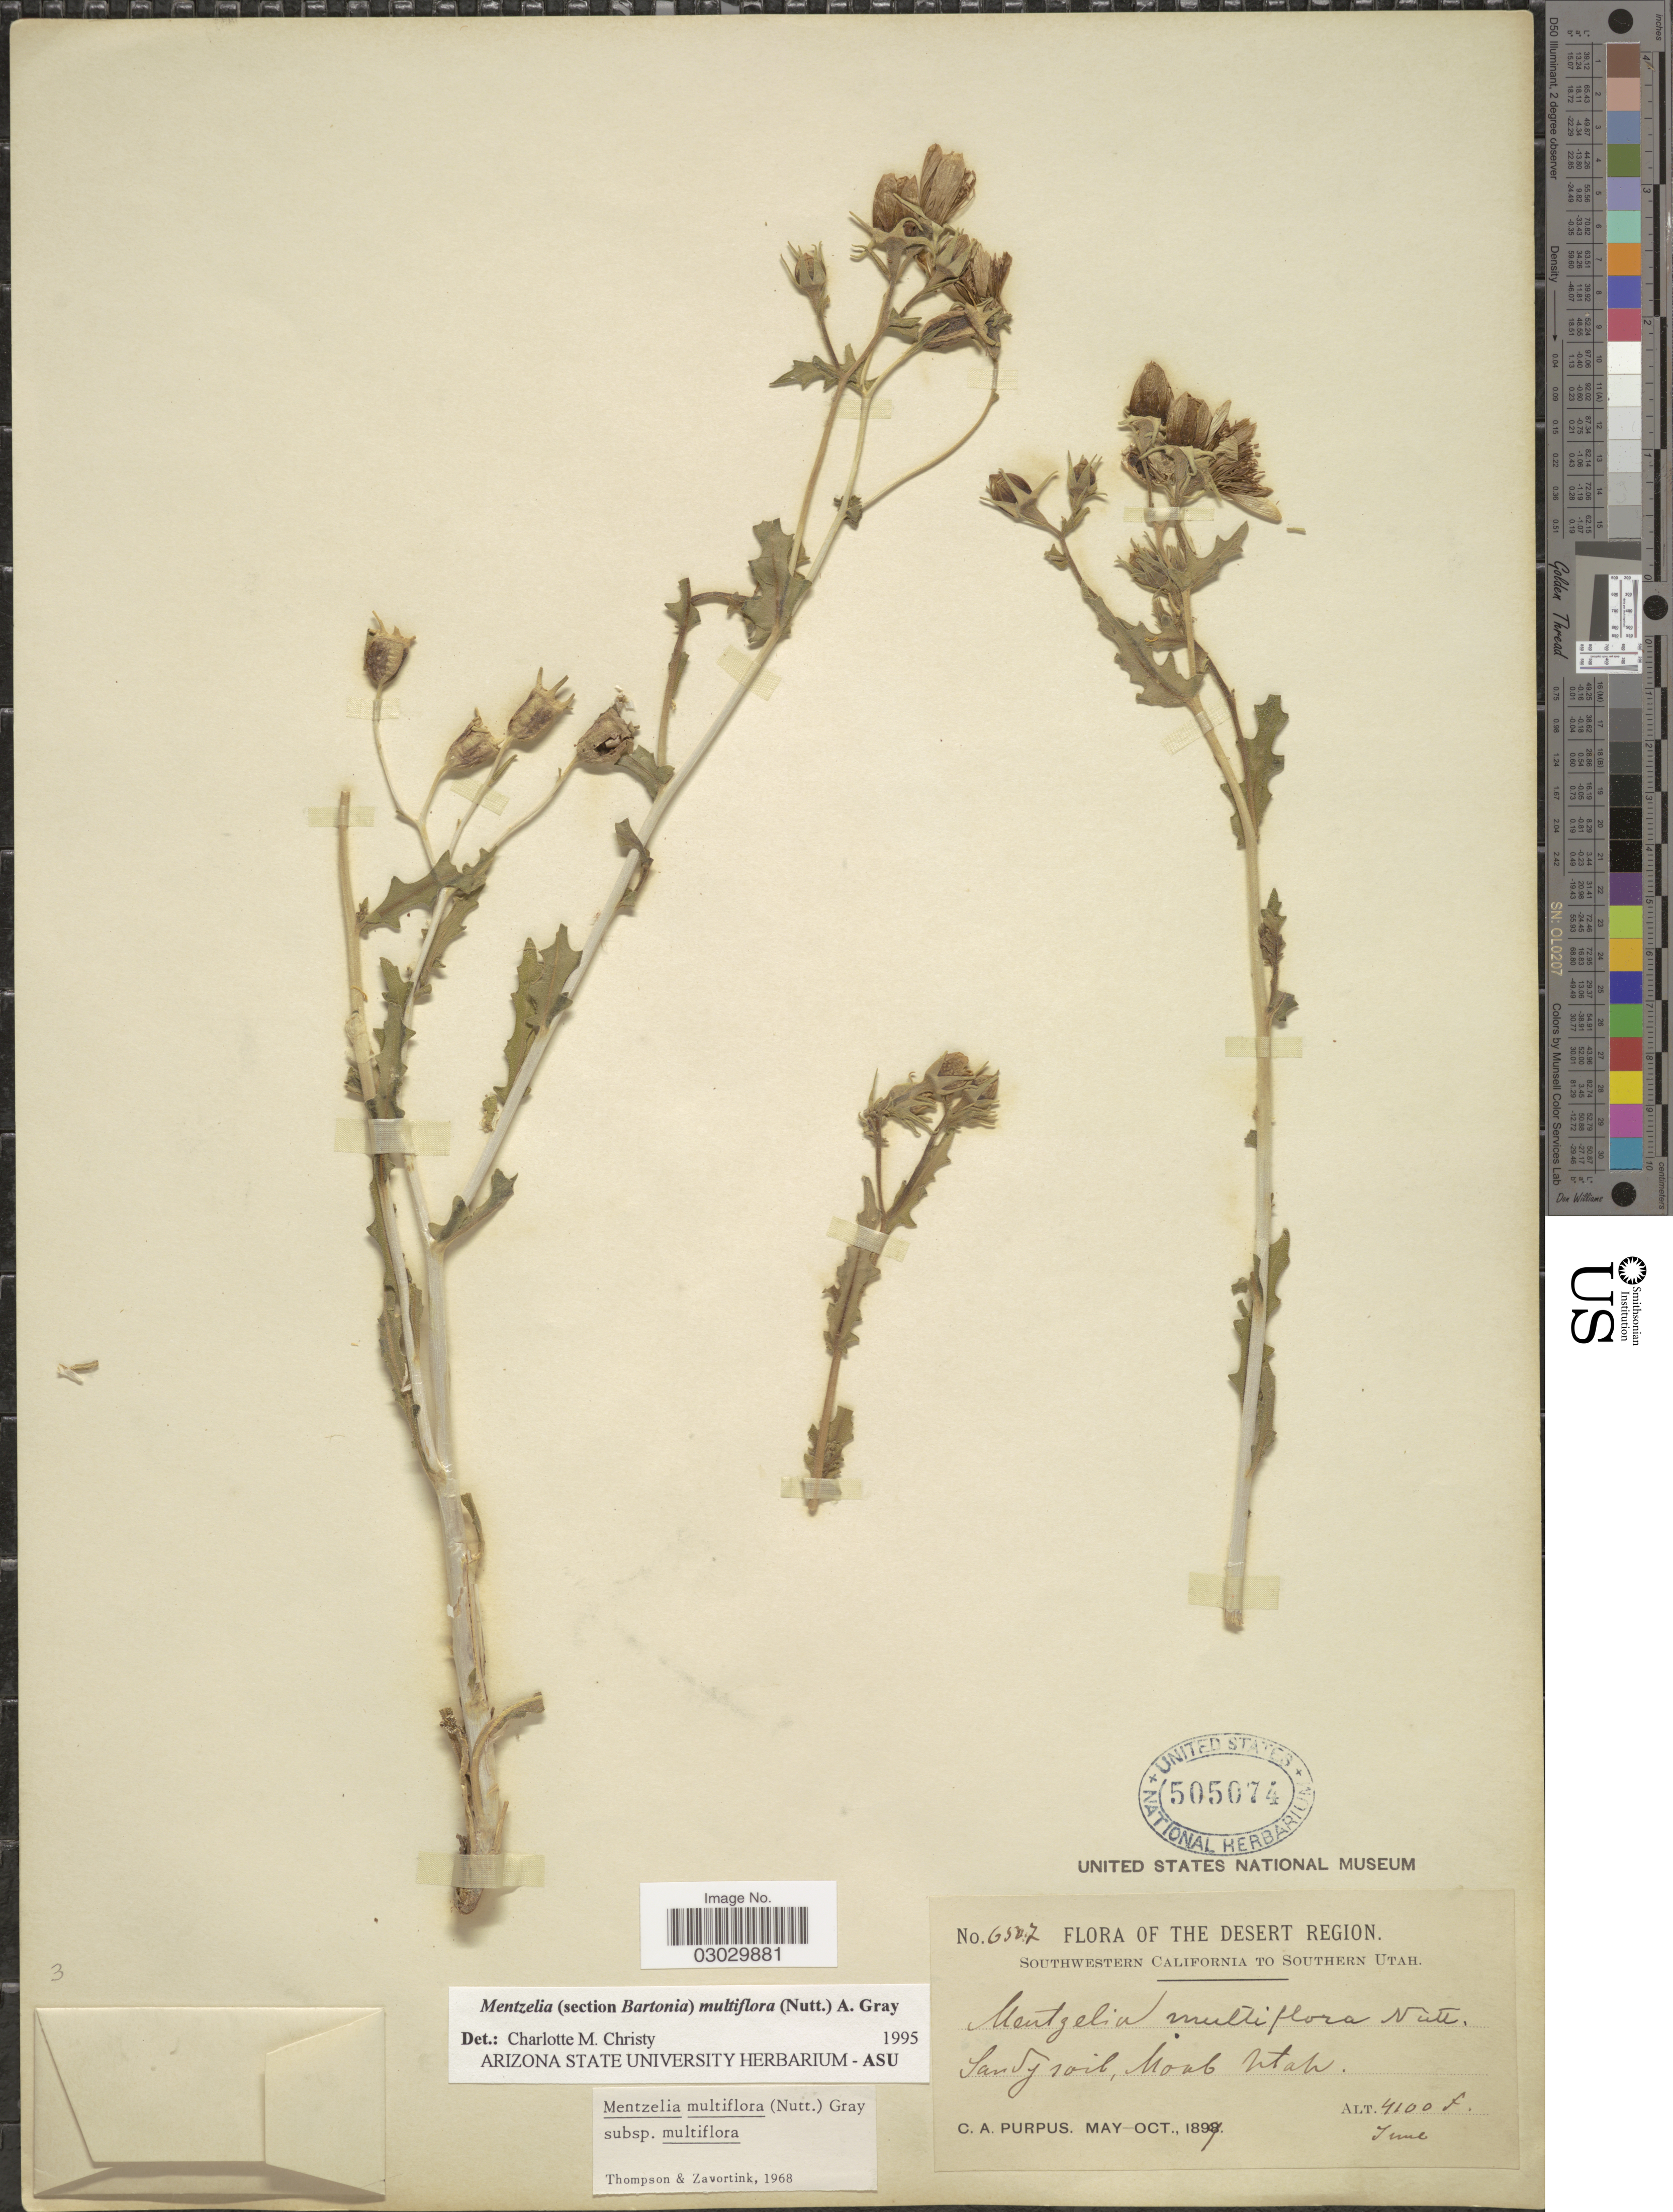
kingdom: Plantae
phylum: Tracheophyta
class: Magnoliopsida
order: Cornales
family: Loasaceae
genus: Mentzelia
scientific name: Mentzelia multiflora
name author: (Nutt.) A. Gray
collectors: C. A. Purpus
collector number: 6507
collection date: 1899-06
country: United States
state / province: Utah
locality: The Desert Region. Southern Utah. Sandy soil, Mont Utah.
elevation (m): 1250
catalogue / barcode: US 505074